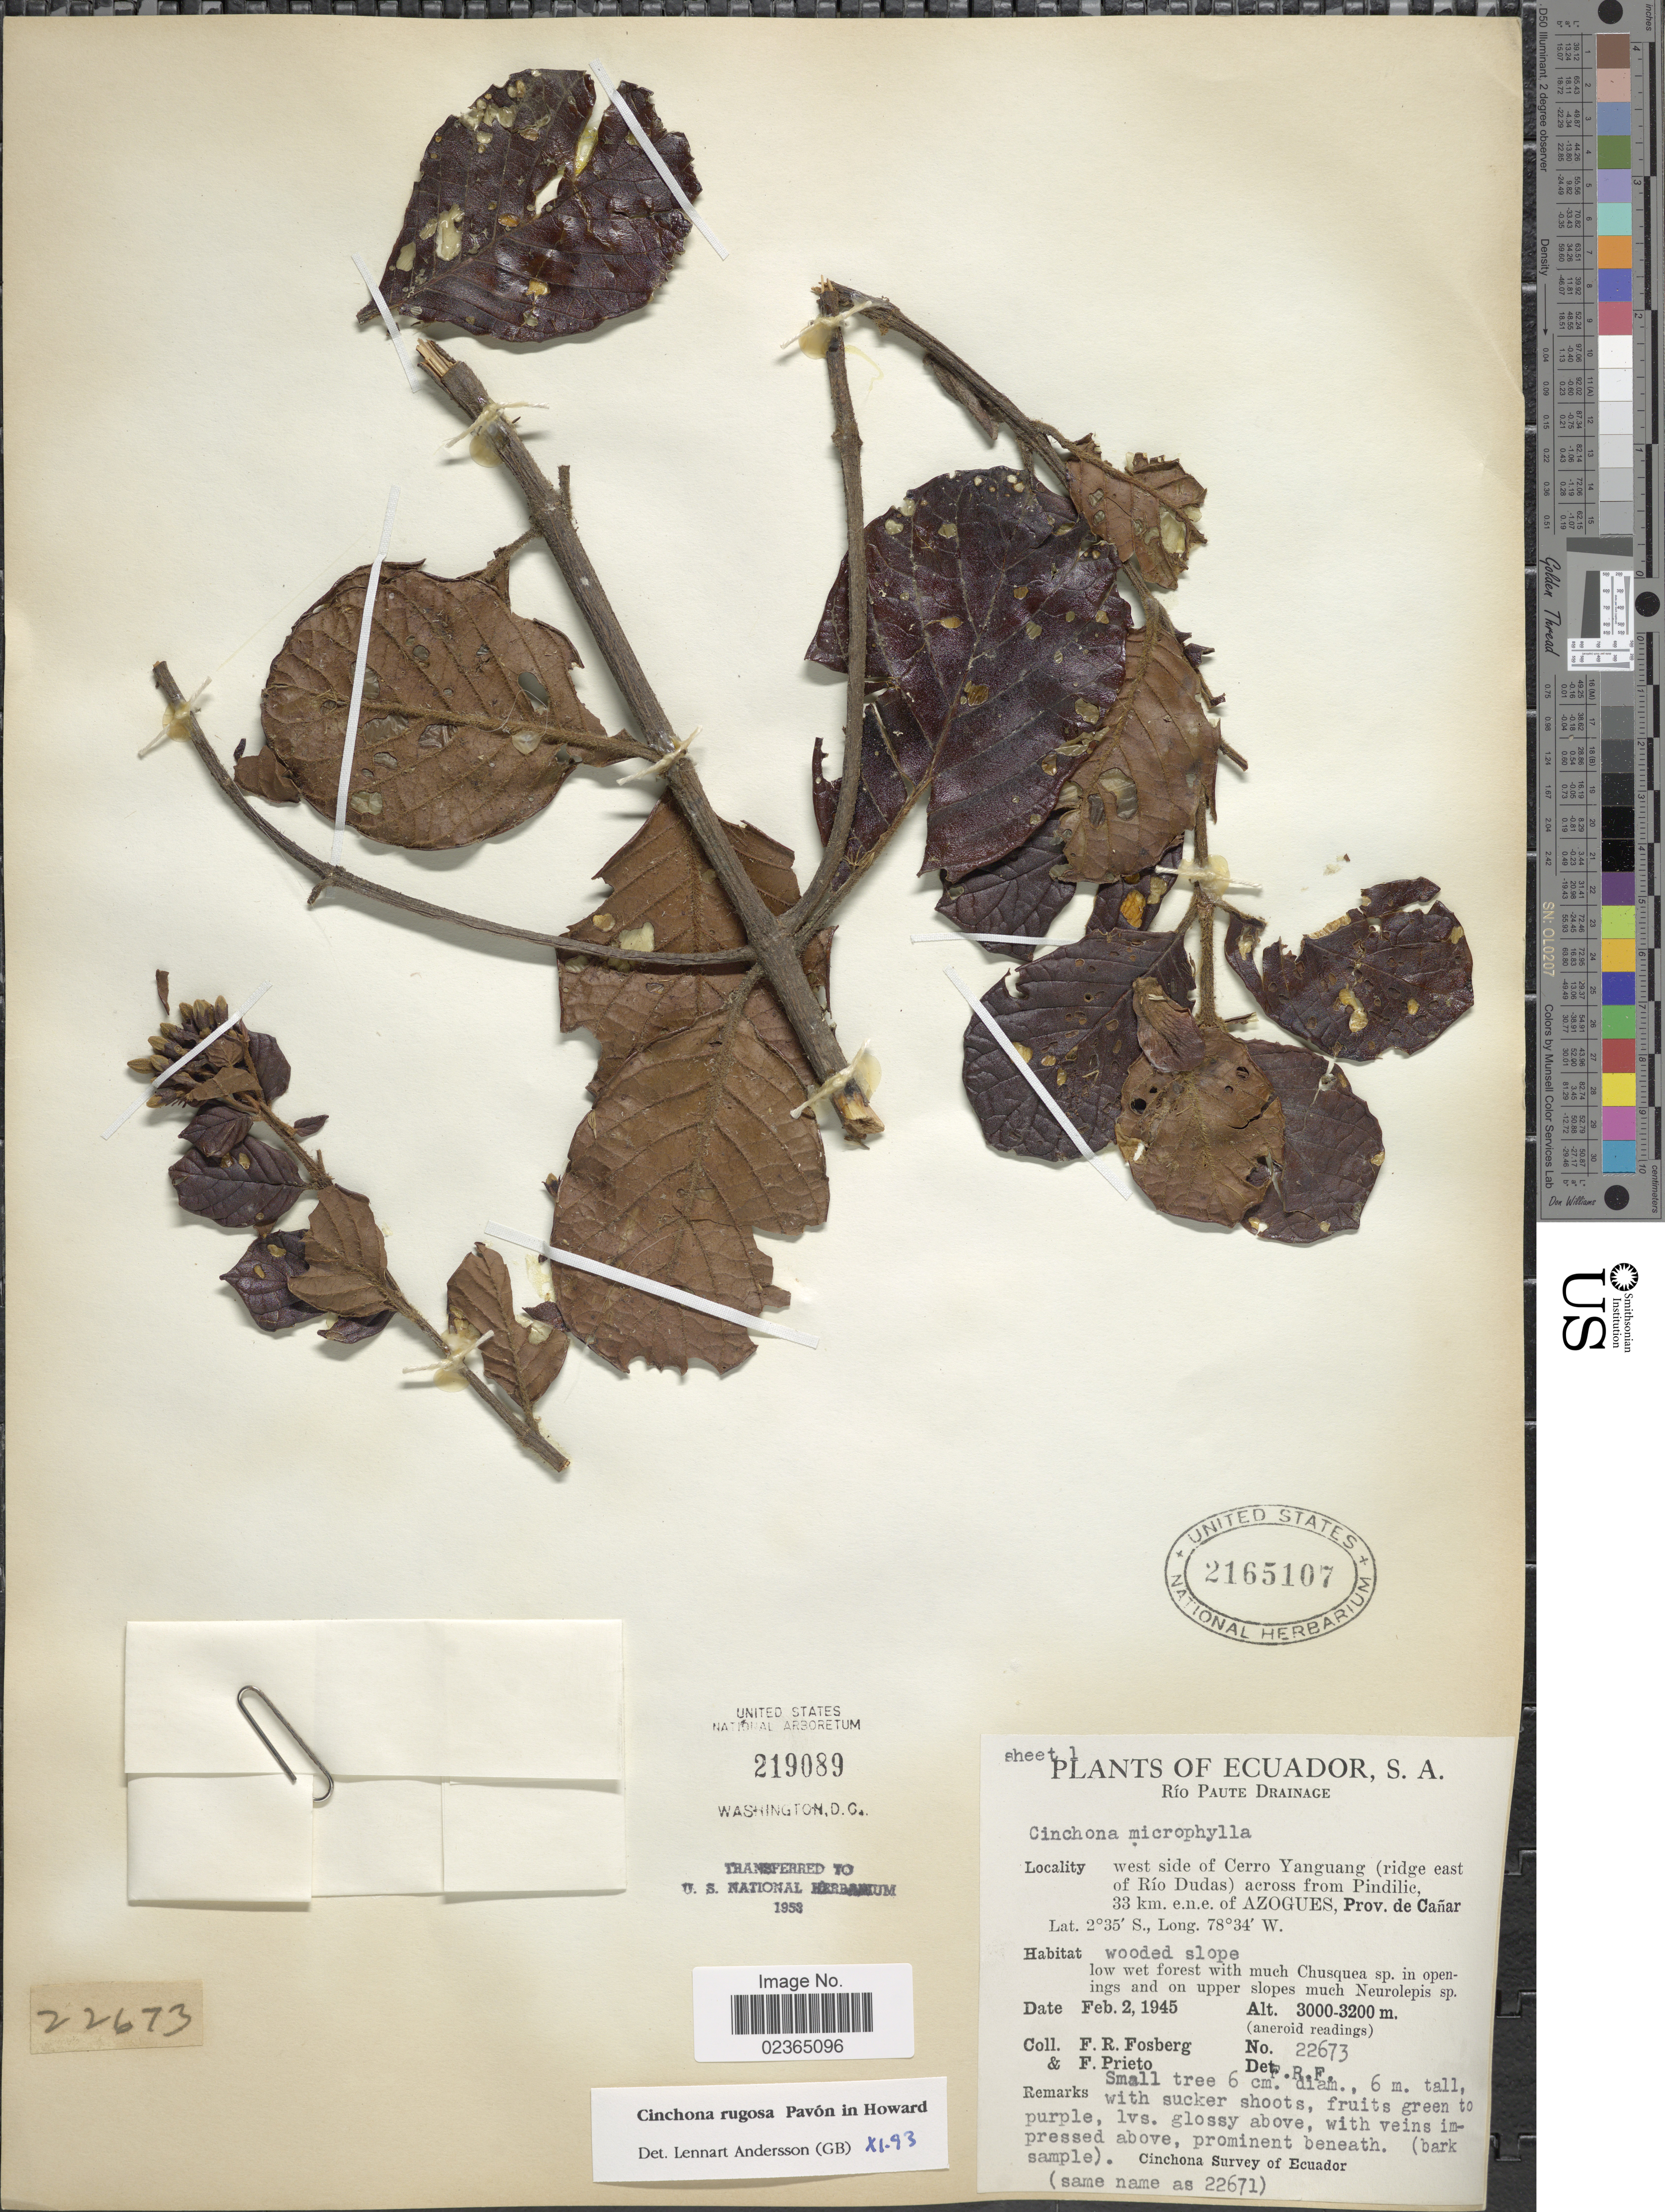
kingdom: Plantae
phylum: Tracheophyta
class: Magnoliopsida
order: Gentianales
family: Rubiaceae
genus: Cinchona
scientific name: Cinchona rugosa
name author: Pav.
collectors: F. R. Fosberg & F. Prieto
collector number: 22673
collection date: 1945-02-02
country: Ecuador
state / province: Cañar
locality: Río Paute Drainage. west side of Cerro Yanguang (ridge east of Río Dudas) across from Pindilic, 33 km. e.n.e. of Azogues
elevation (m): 3000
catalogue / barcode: US 2165107